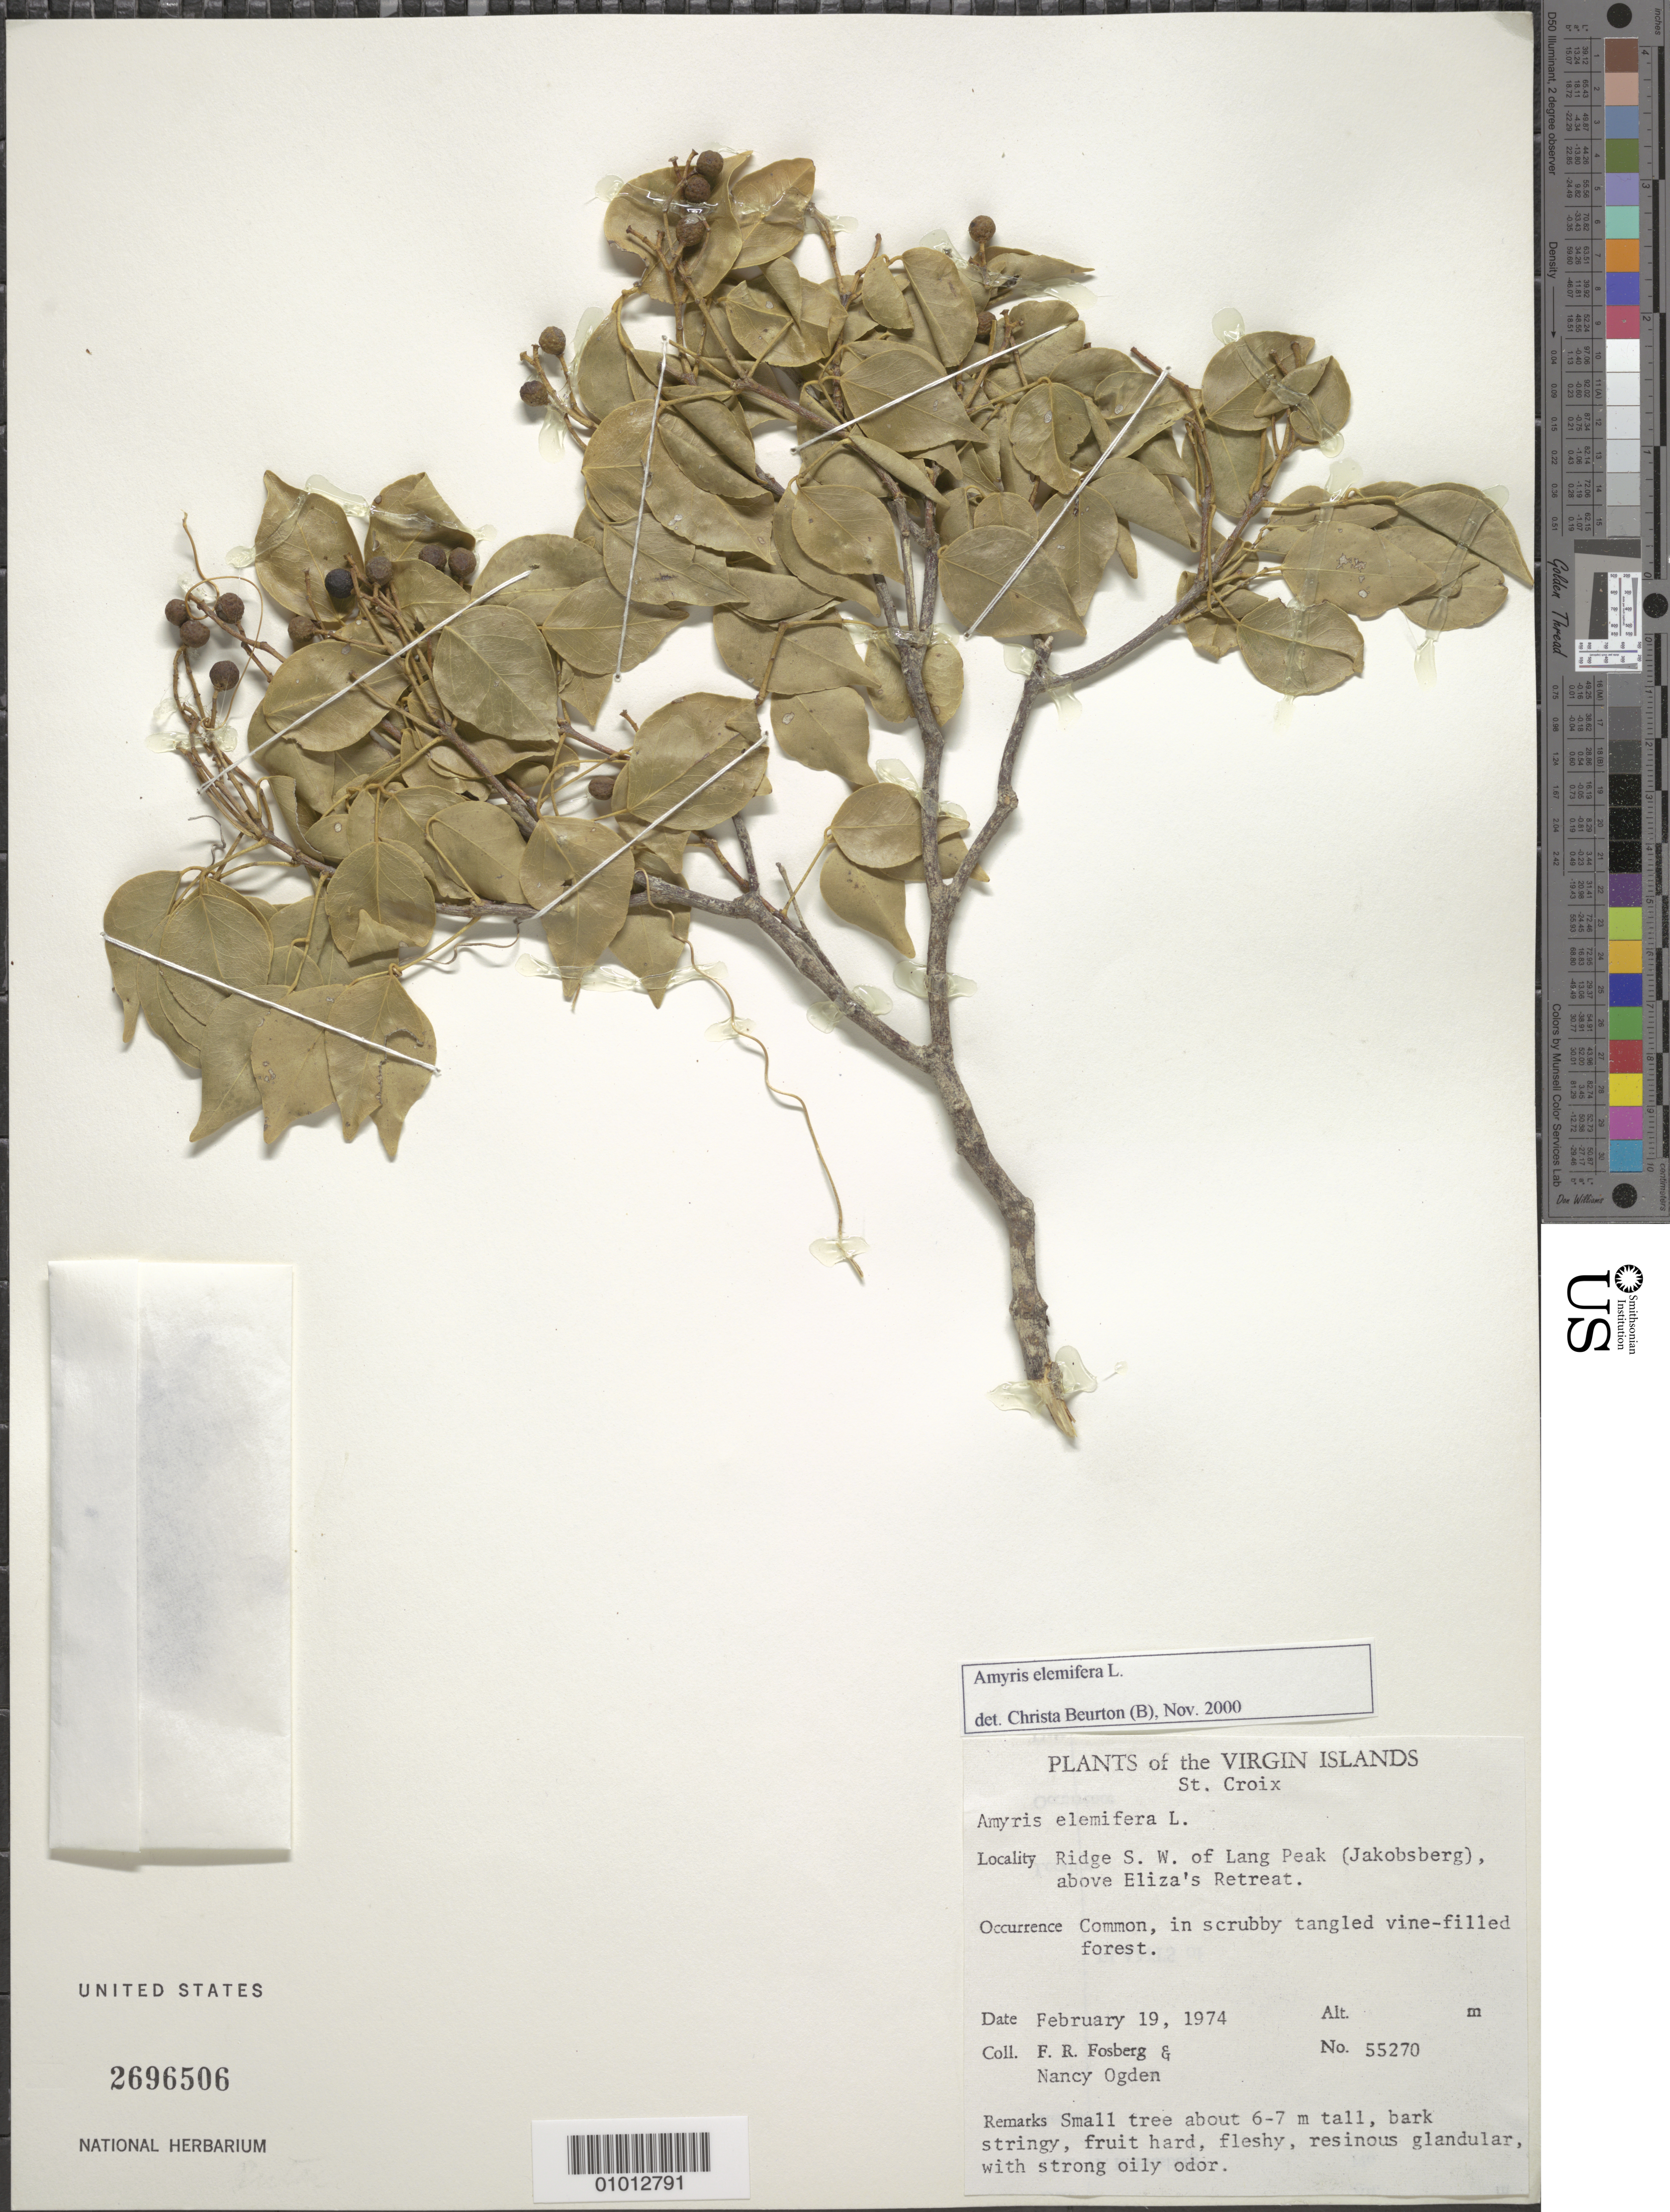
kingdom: Plantae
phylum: Tracheophyta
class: Magnoliopsida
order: Sapindales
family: Rutaceae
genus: Amyris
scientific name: Amyris elemifera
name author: L.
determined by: Beurton, C.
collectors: F. R. Fosberg & N. Ogden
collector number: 55270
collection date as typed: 19 Feb 1974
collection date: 1974-02-19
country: U.S. Virgin Islands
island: St. Croix I.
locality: Ridge SW of Las Peak (Jakobsberg), above Eliza's Retreat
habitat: Common in scrubby tangled vine-filled forest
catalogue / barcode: US 2696506